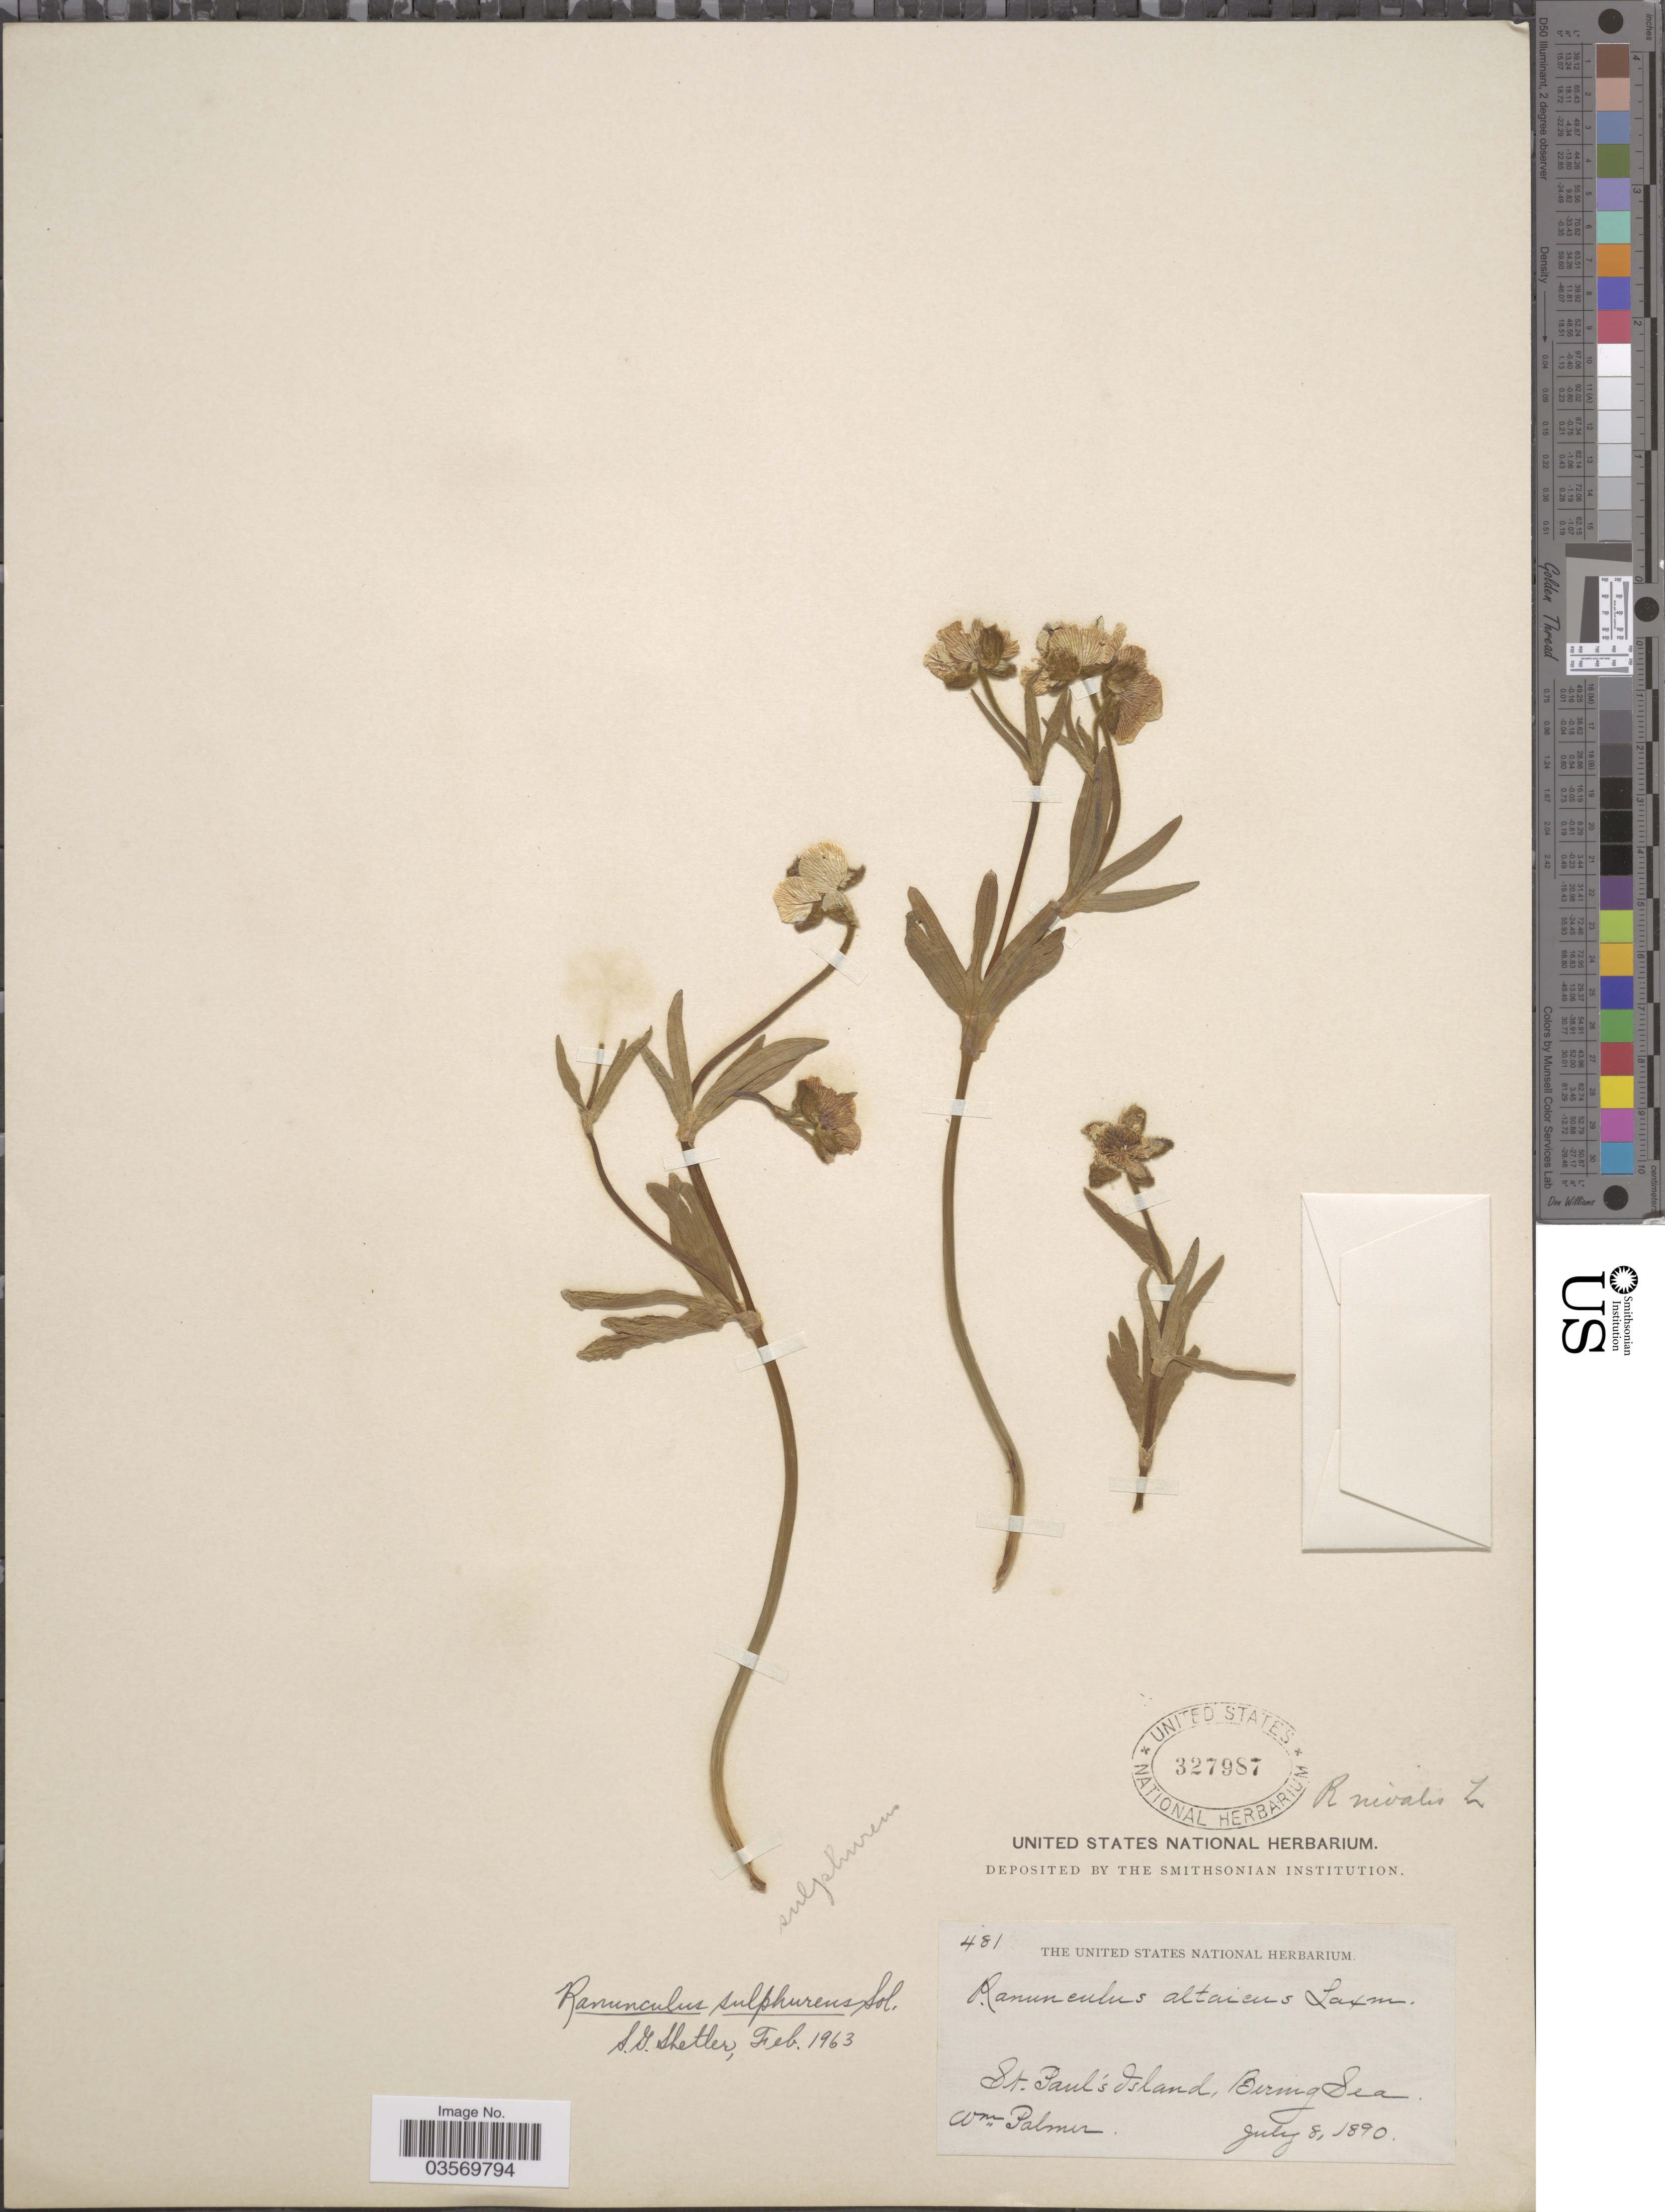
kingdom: Plantae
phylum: Tracheophyta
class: Magnoliopsida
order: Ranunculales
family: Ranunculaceae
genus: Ranunculus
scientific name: Ranunculus sulphureus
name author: Sol.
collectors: W. Palmer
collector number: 481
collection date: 1890-07-08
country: United States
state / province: Alaska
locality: St. Paul's Island, Bering Sea.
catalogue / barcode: US 327987